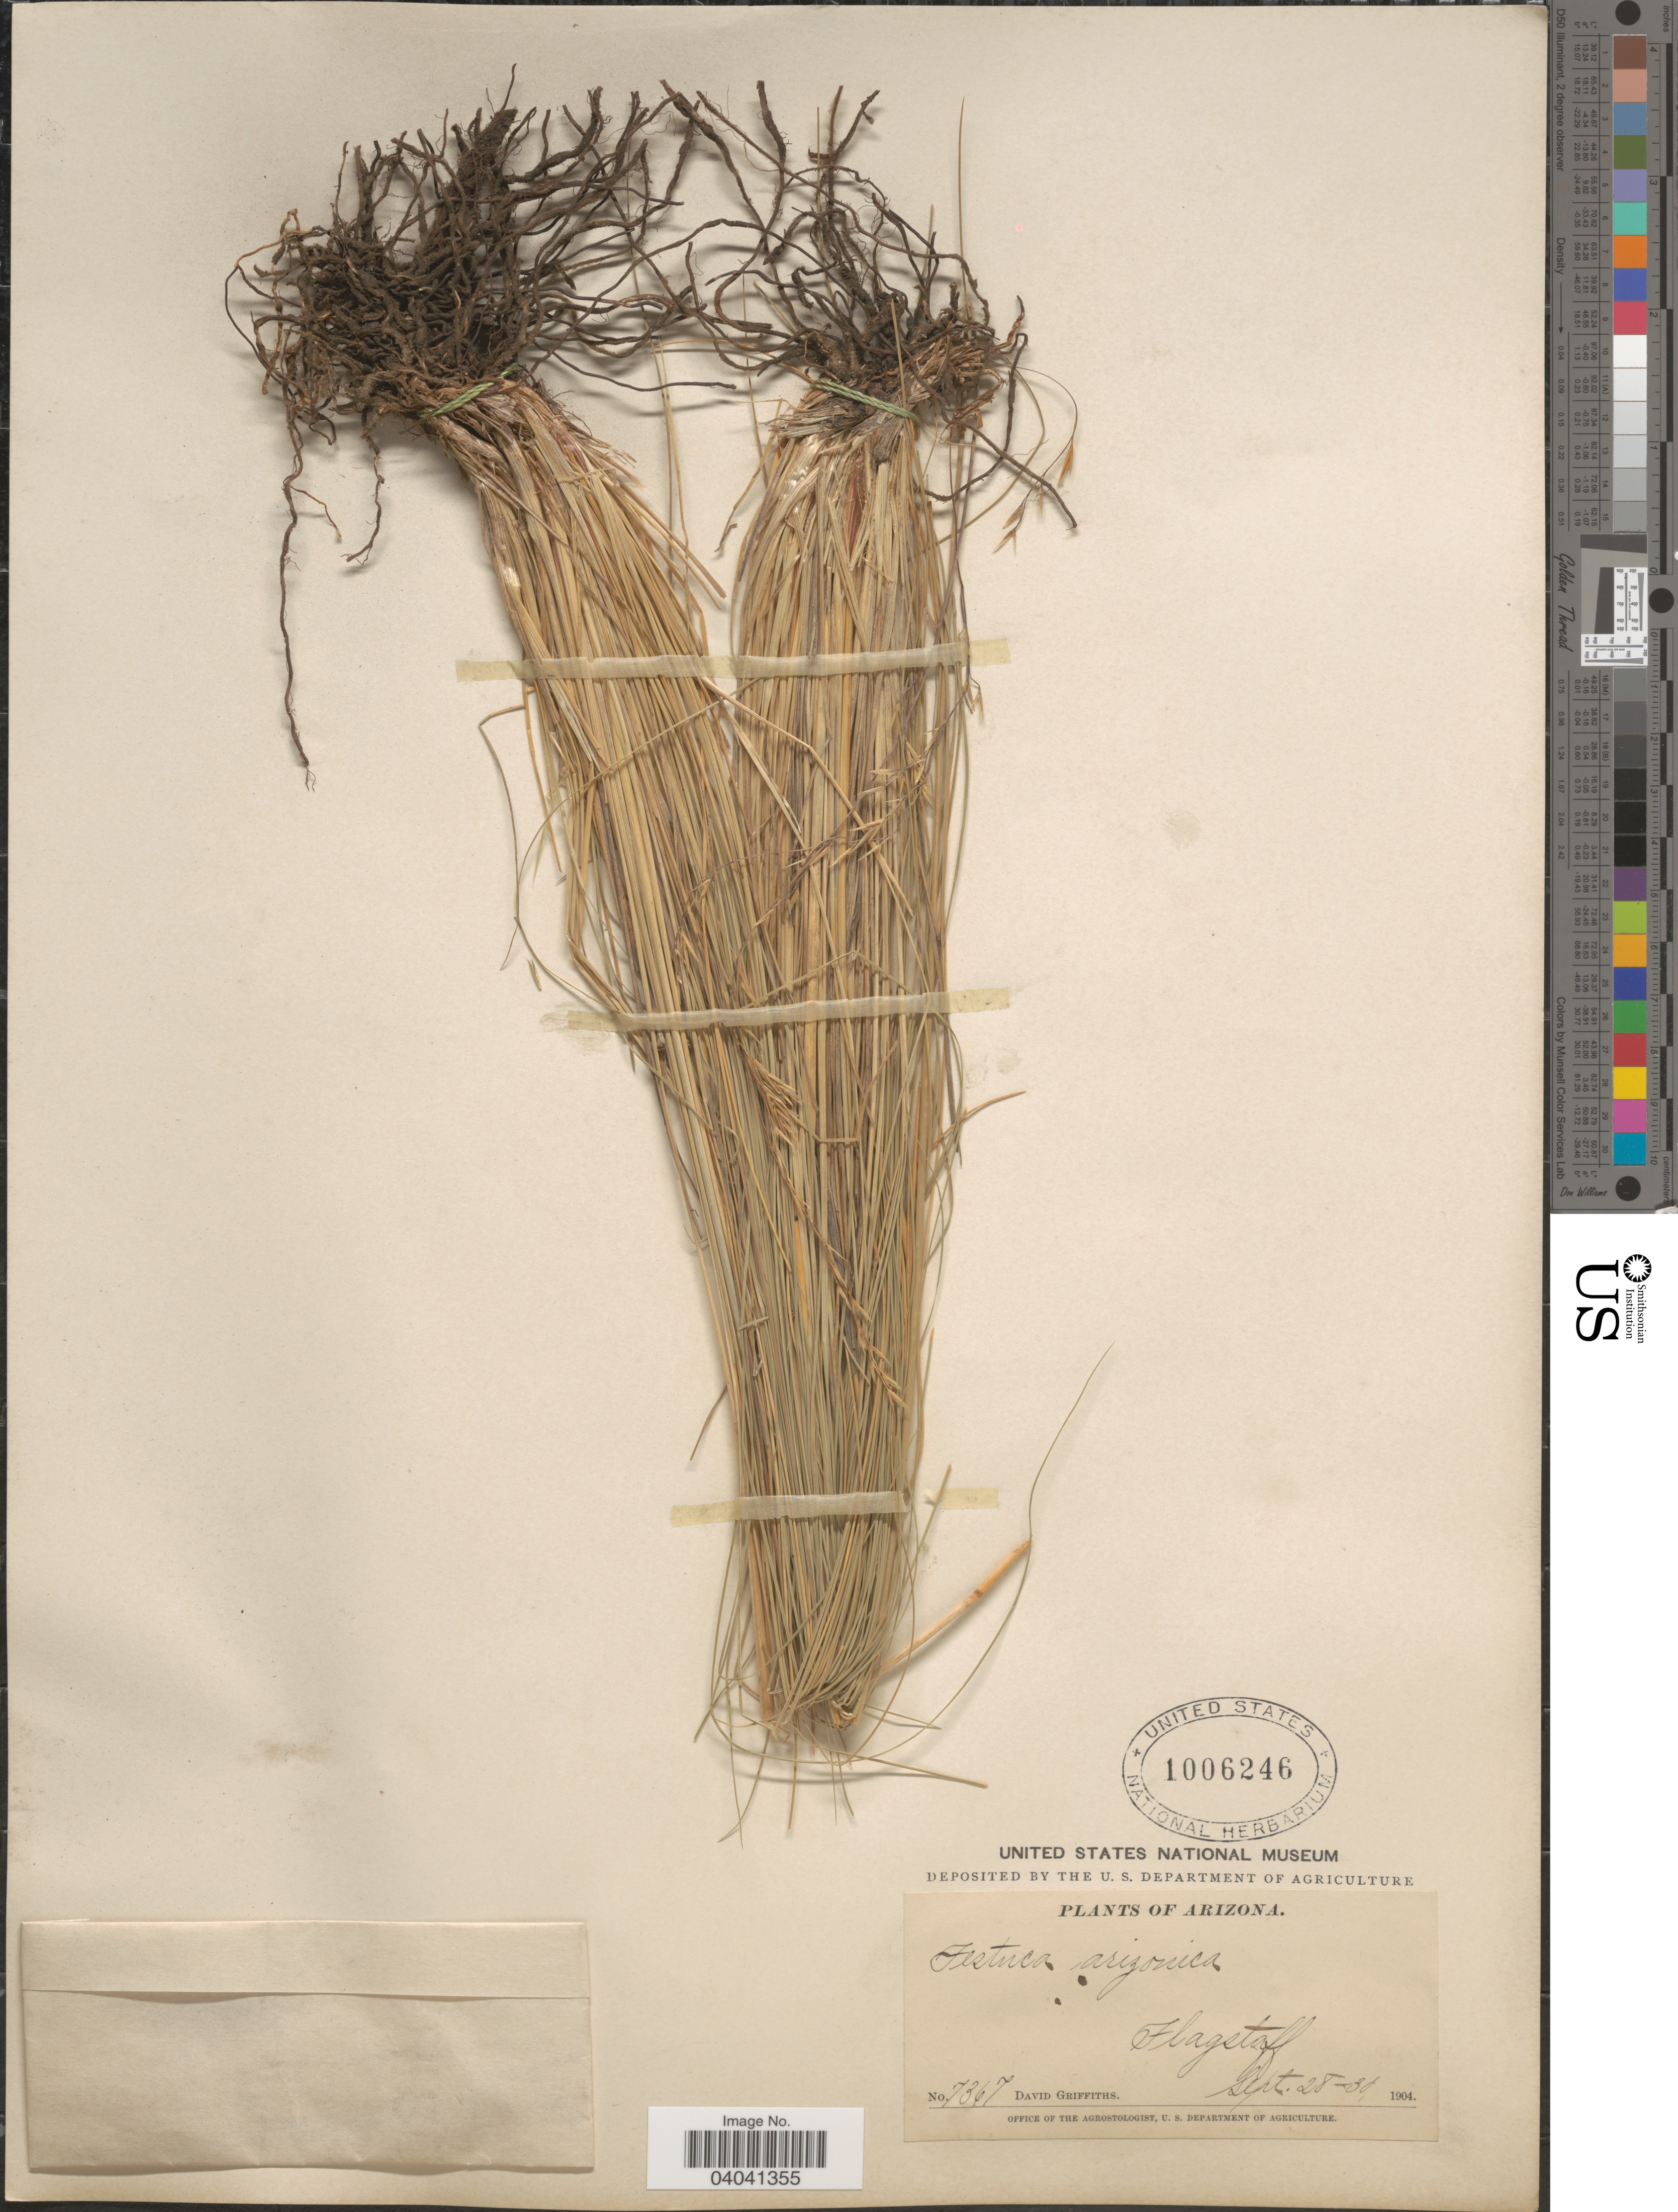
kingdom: Plantae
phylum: Tracheophyta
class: Liliopsida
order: Poales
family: Poaceae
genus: Festuca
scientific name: Festuca arizonica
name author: Vasey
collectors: D. Griffiths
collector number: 7367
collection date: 1904-09-28/1904-09-30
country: United States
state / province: Arizona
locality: Flagstaff.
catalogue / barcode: US 1006246